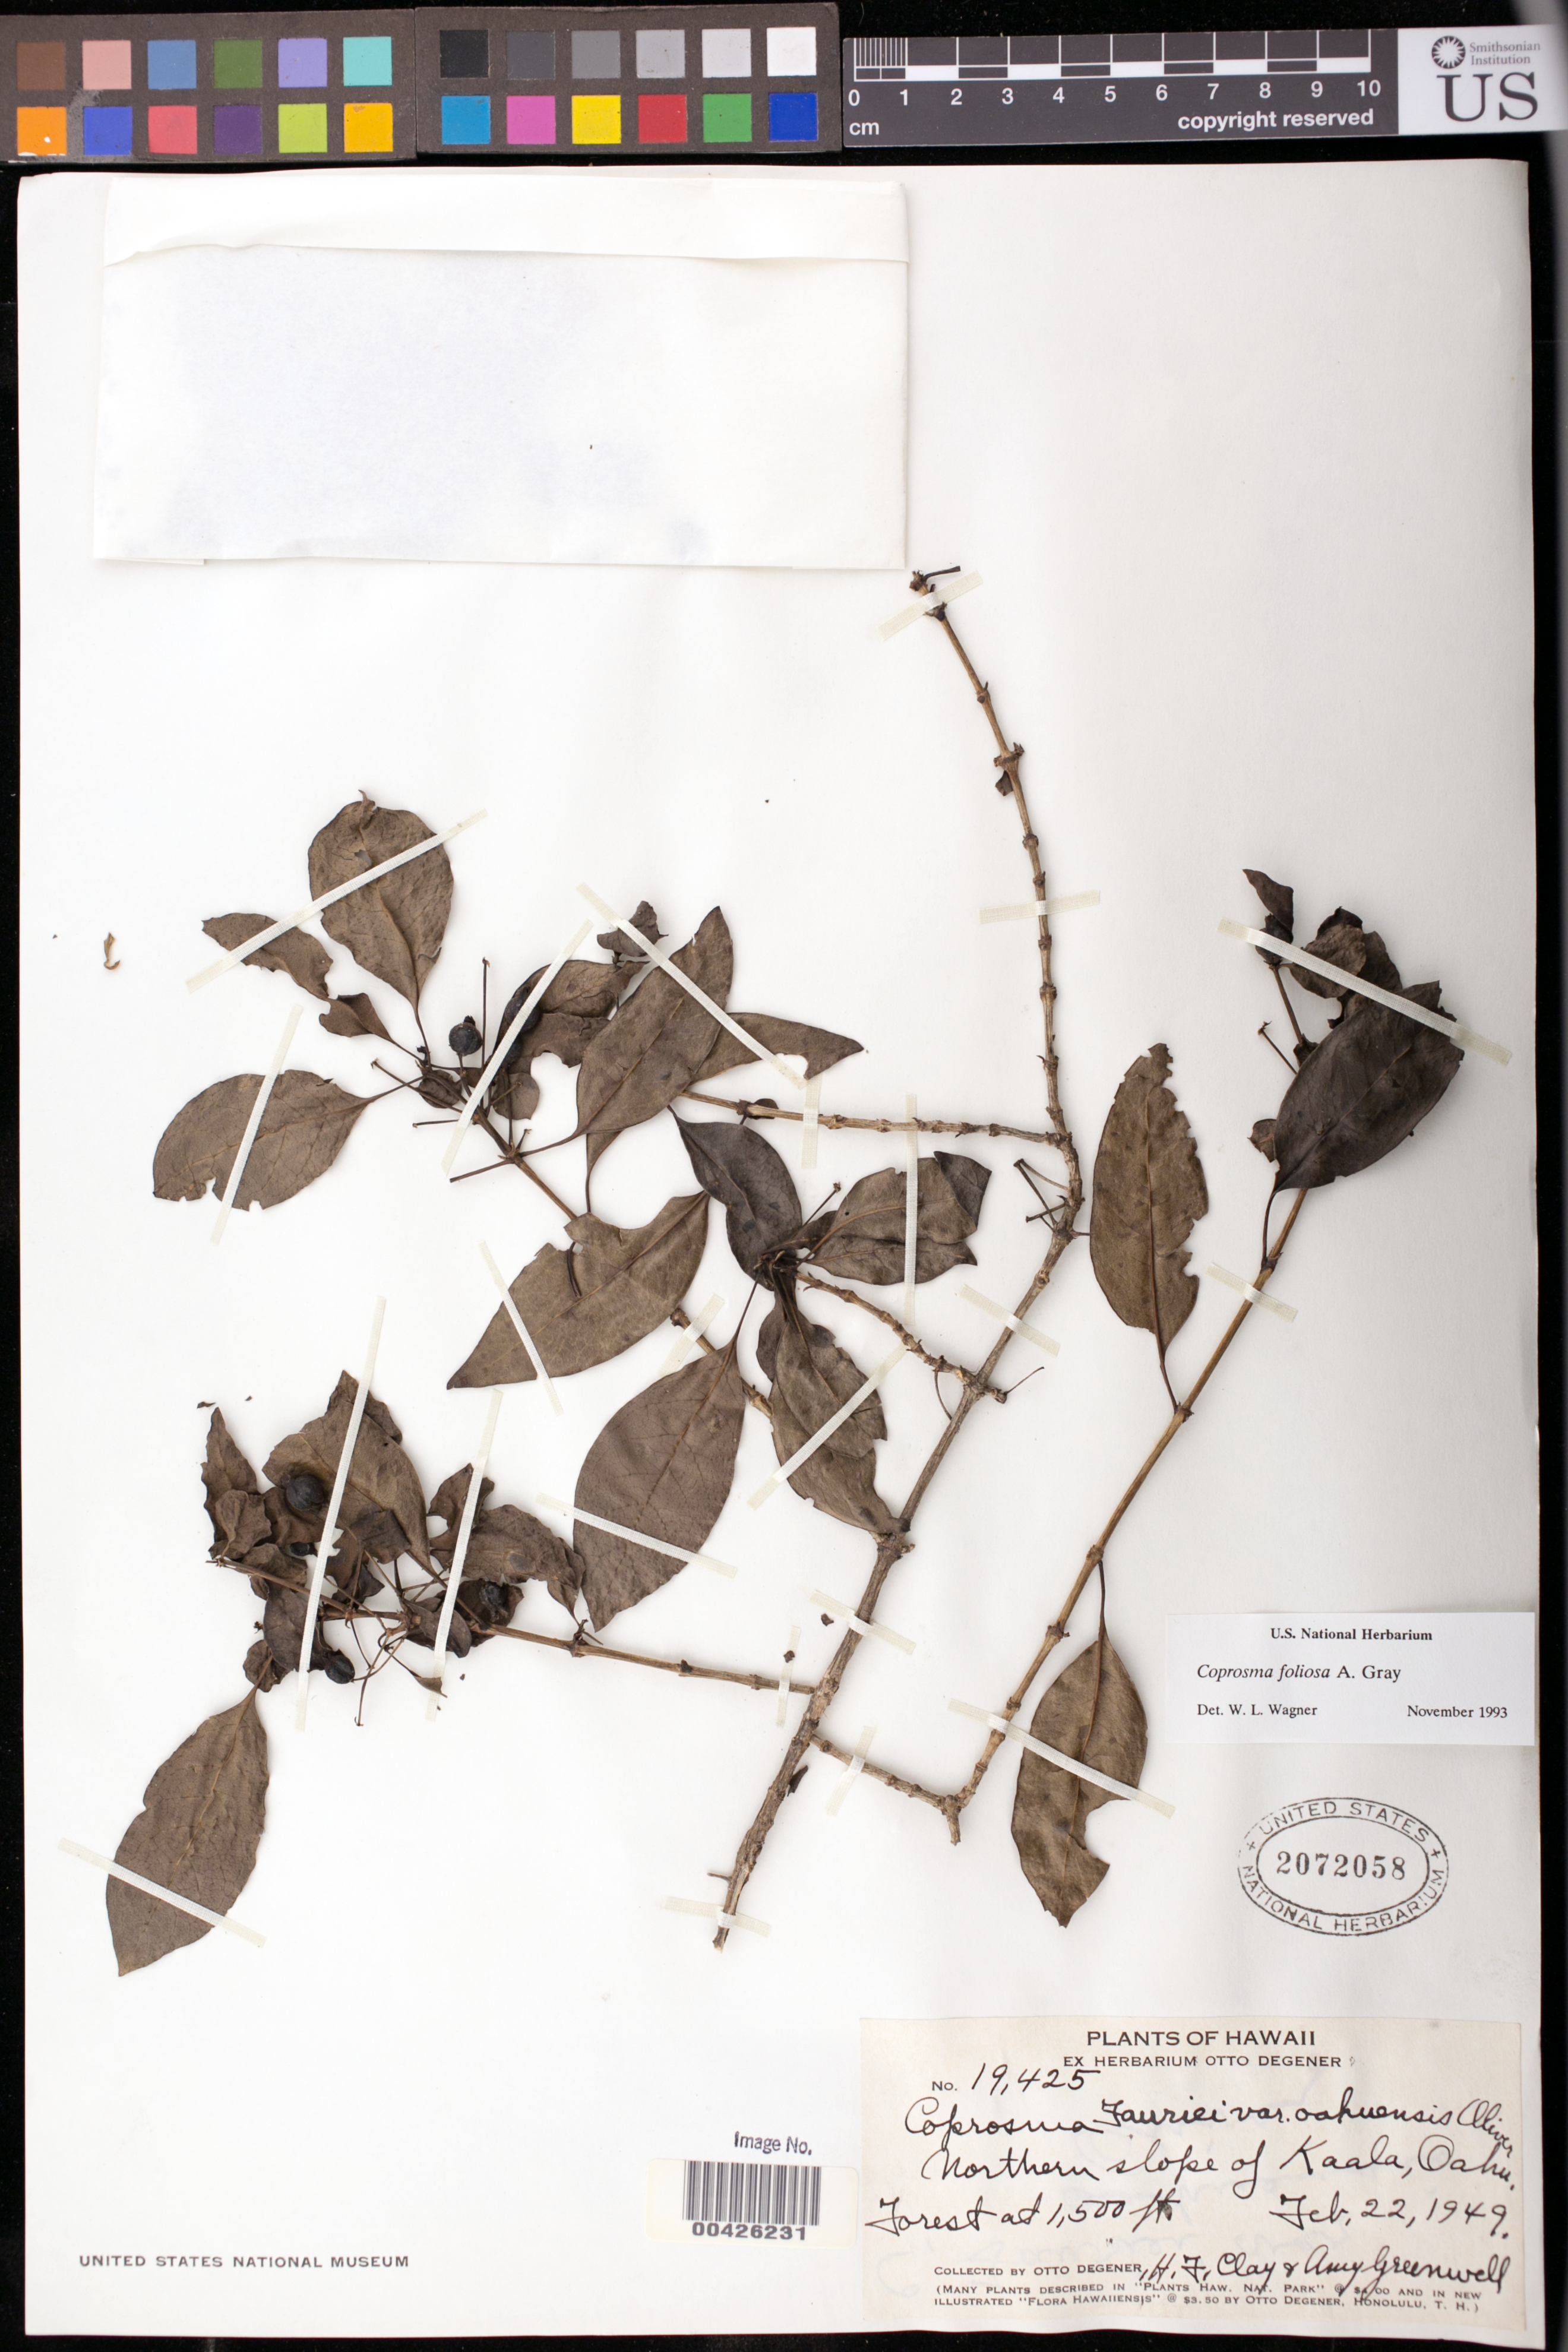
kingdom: Plantae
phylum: Tracheophyta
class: Magnoliopsida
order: Gentianales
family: Rubiaceae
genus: Coprosma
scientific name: Coprosma foliosa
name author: A. Gray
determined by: Wagner, W. L., (BOT), Smithsonian Institution - National Museum of Natural History (UNITED STATES)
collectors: O. Degener, H. Clay & A. B. Greenwell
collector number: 19425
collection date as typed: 22 Feb 1949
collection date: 1949-02-22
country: United States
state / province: Hawaii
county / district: Honolulu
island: Oahu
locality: N slope of Kaala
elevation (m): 457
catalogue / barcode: US 2072058